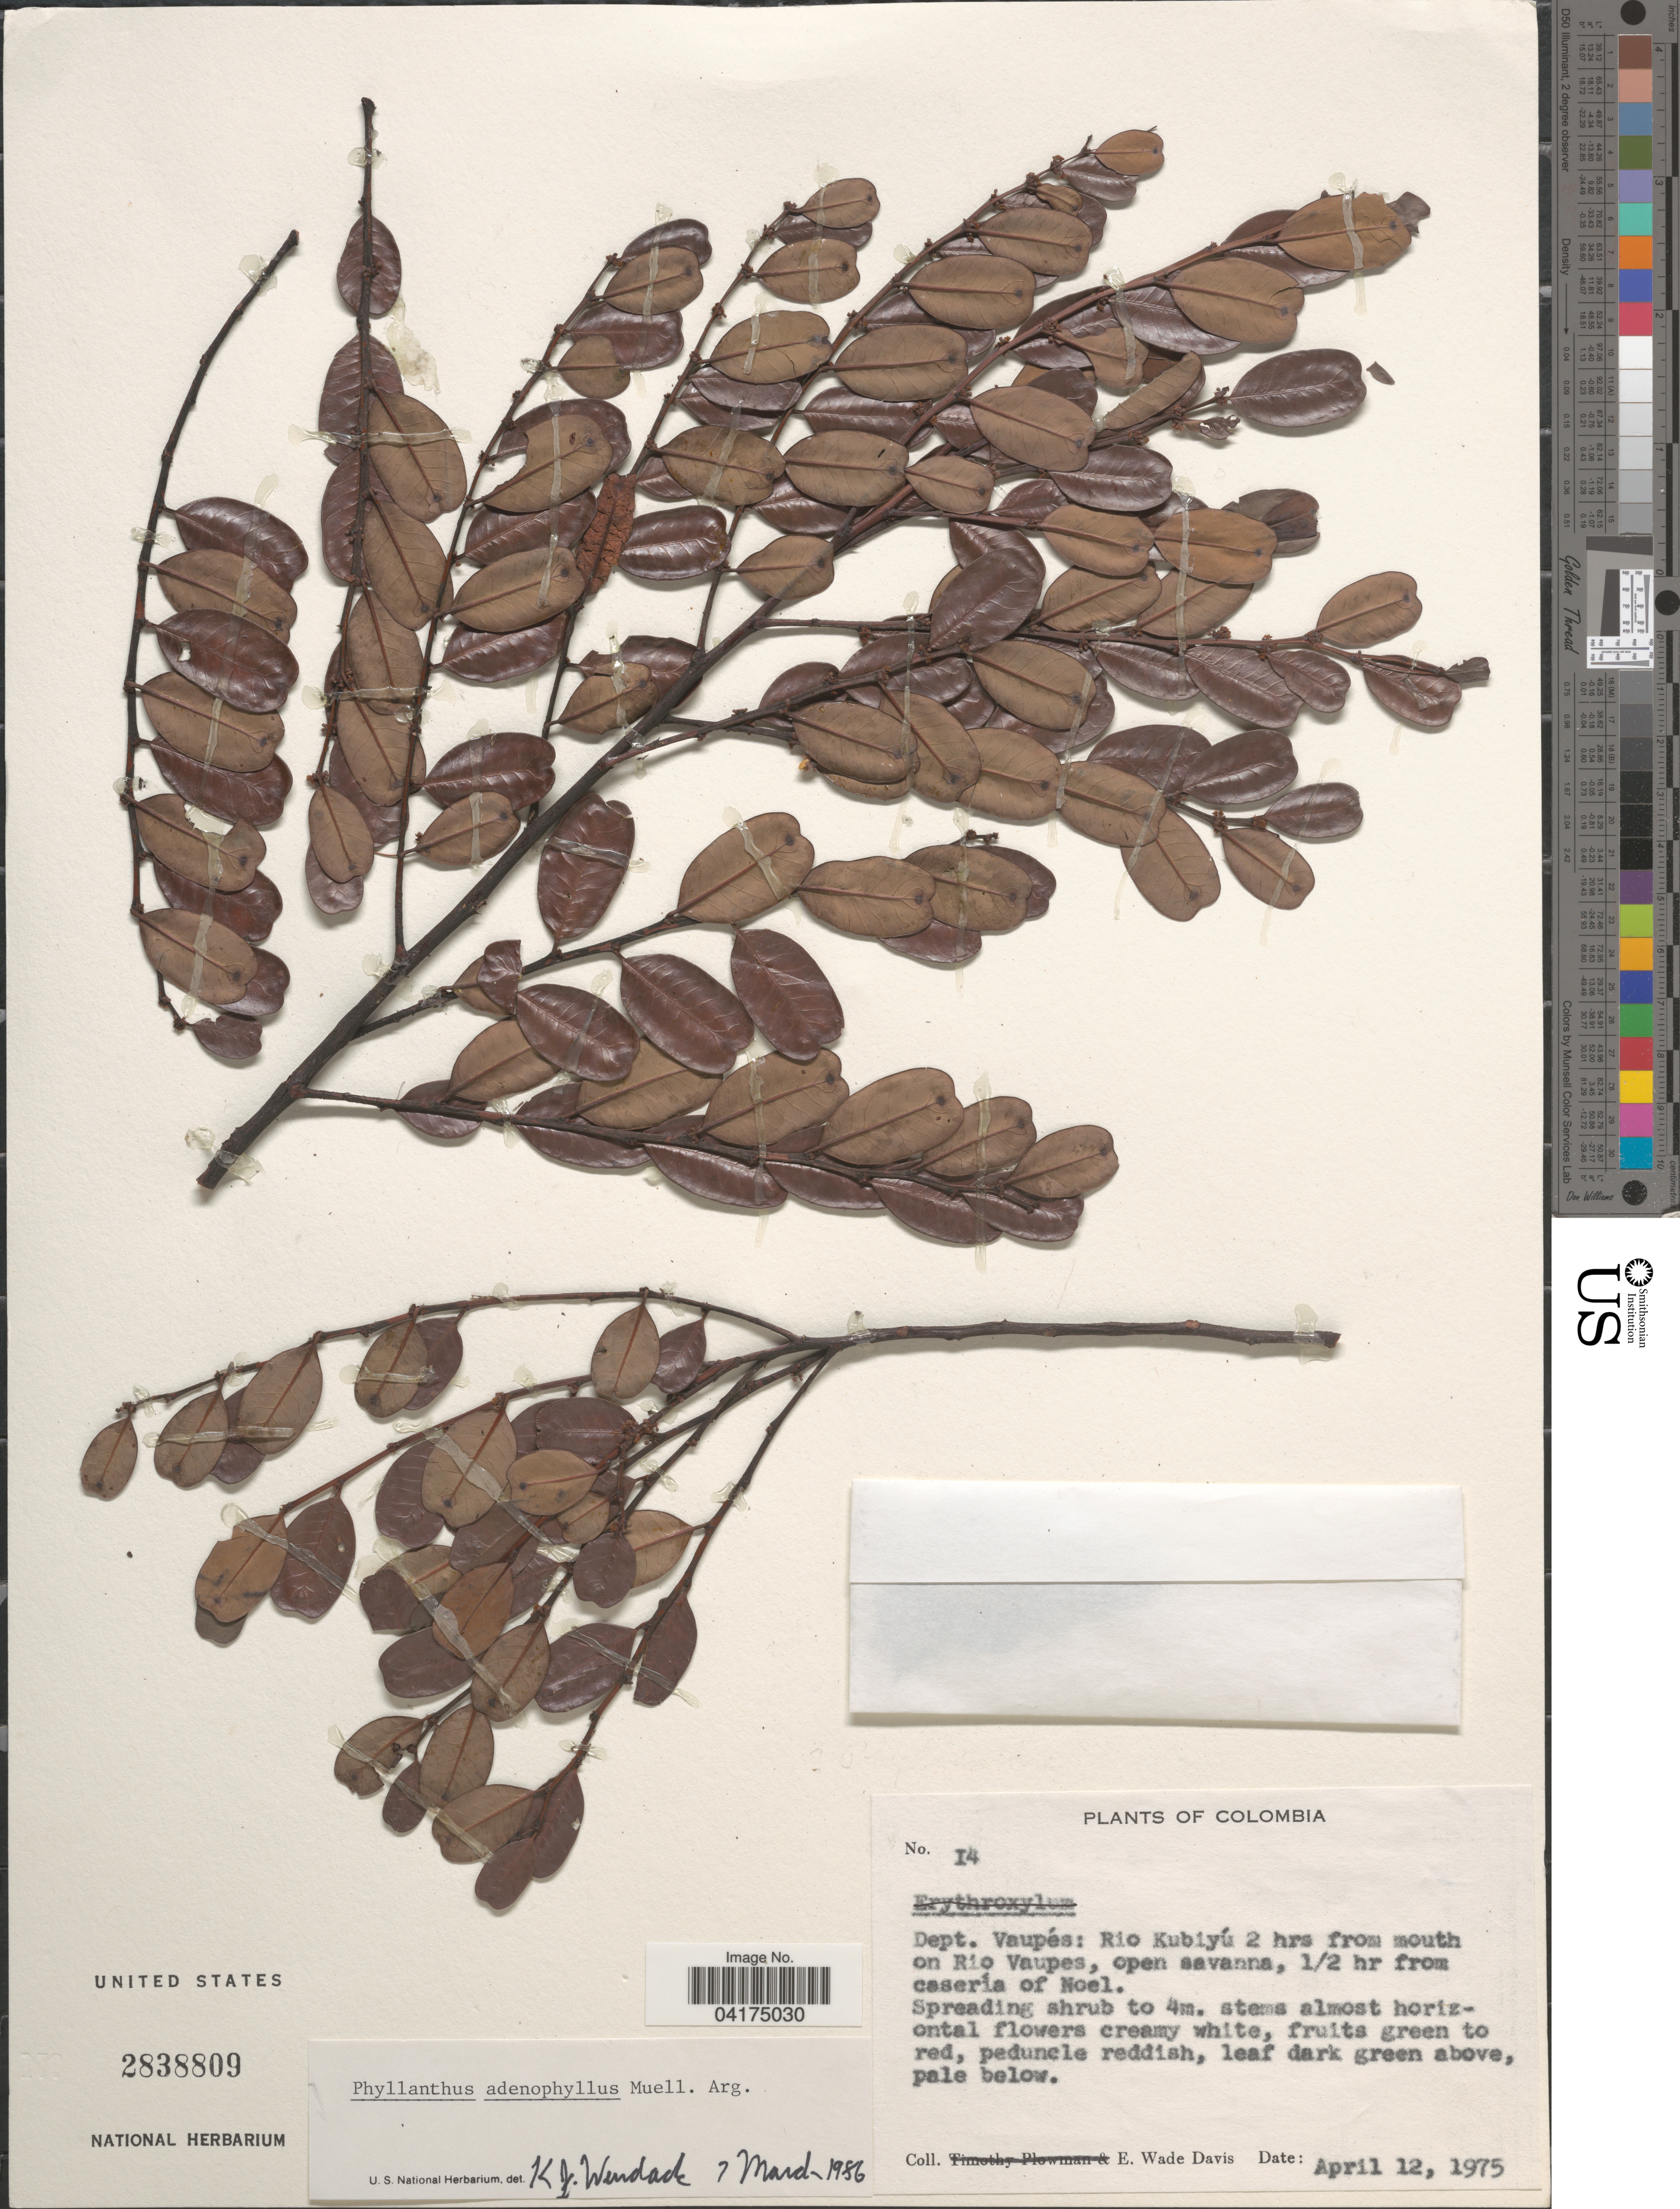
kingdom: Plantae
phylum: Tracheophyta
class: Magnoliopsida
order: Malpighiales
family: Phyllanthaceae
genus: Phyllanthus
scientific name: Phyllanthus adenophyllus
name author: Müll. Arg.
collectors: E. W. Davis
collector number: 14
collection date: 1975-04-12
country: Colombia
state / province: Vaupés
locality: Dept. Vaupés: Rio Kubiyú 2 hrs from mouth on Rio Vaupes, open savanna, ½ hr from casería of Noel.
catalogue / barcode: US 2838809